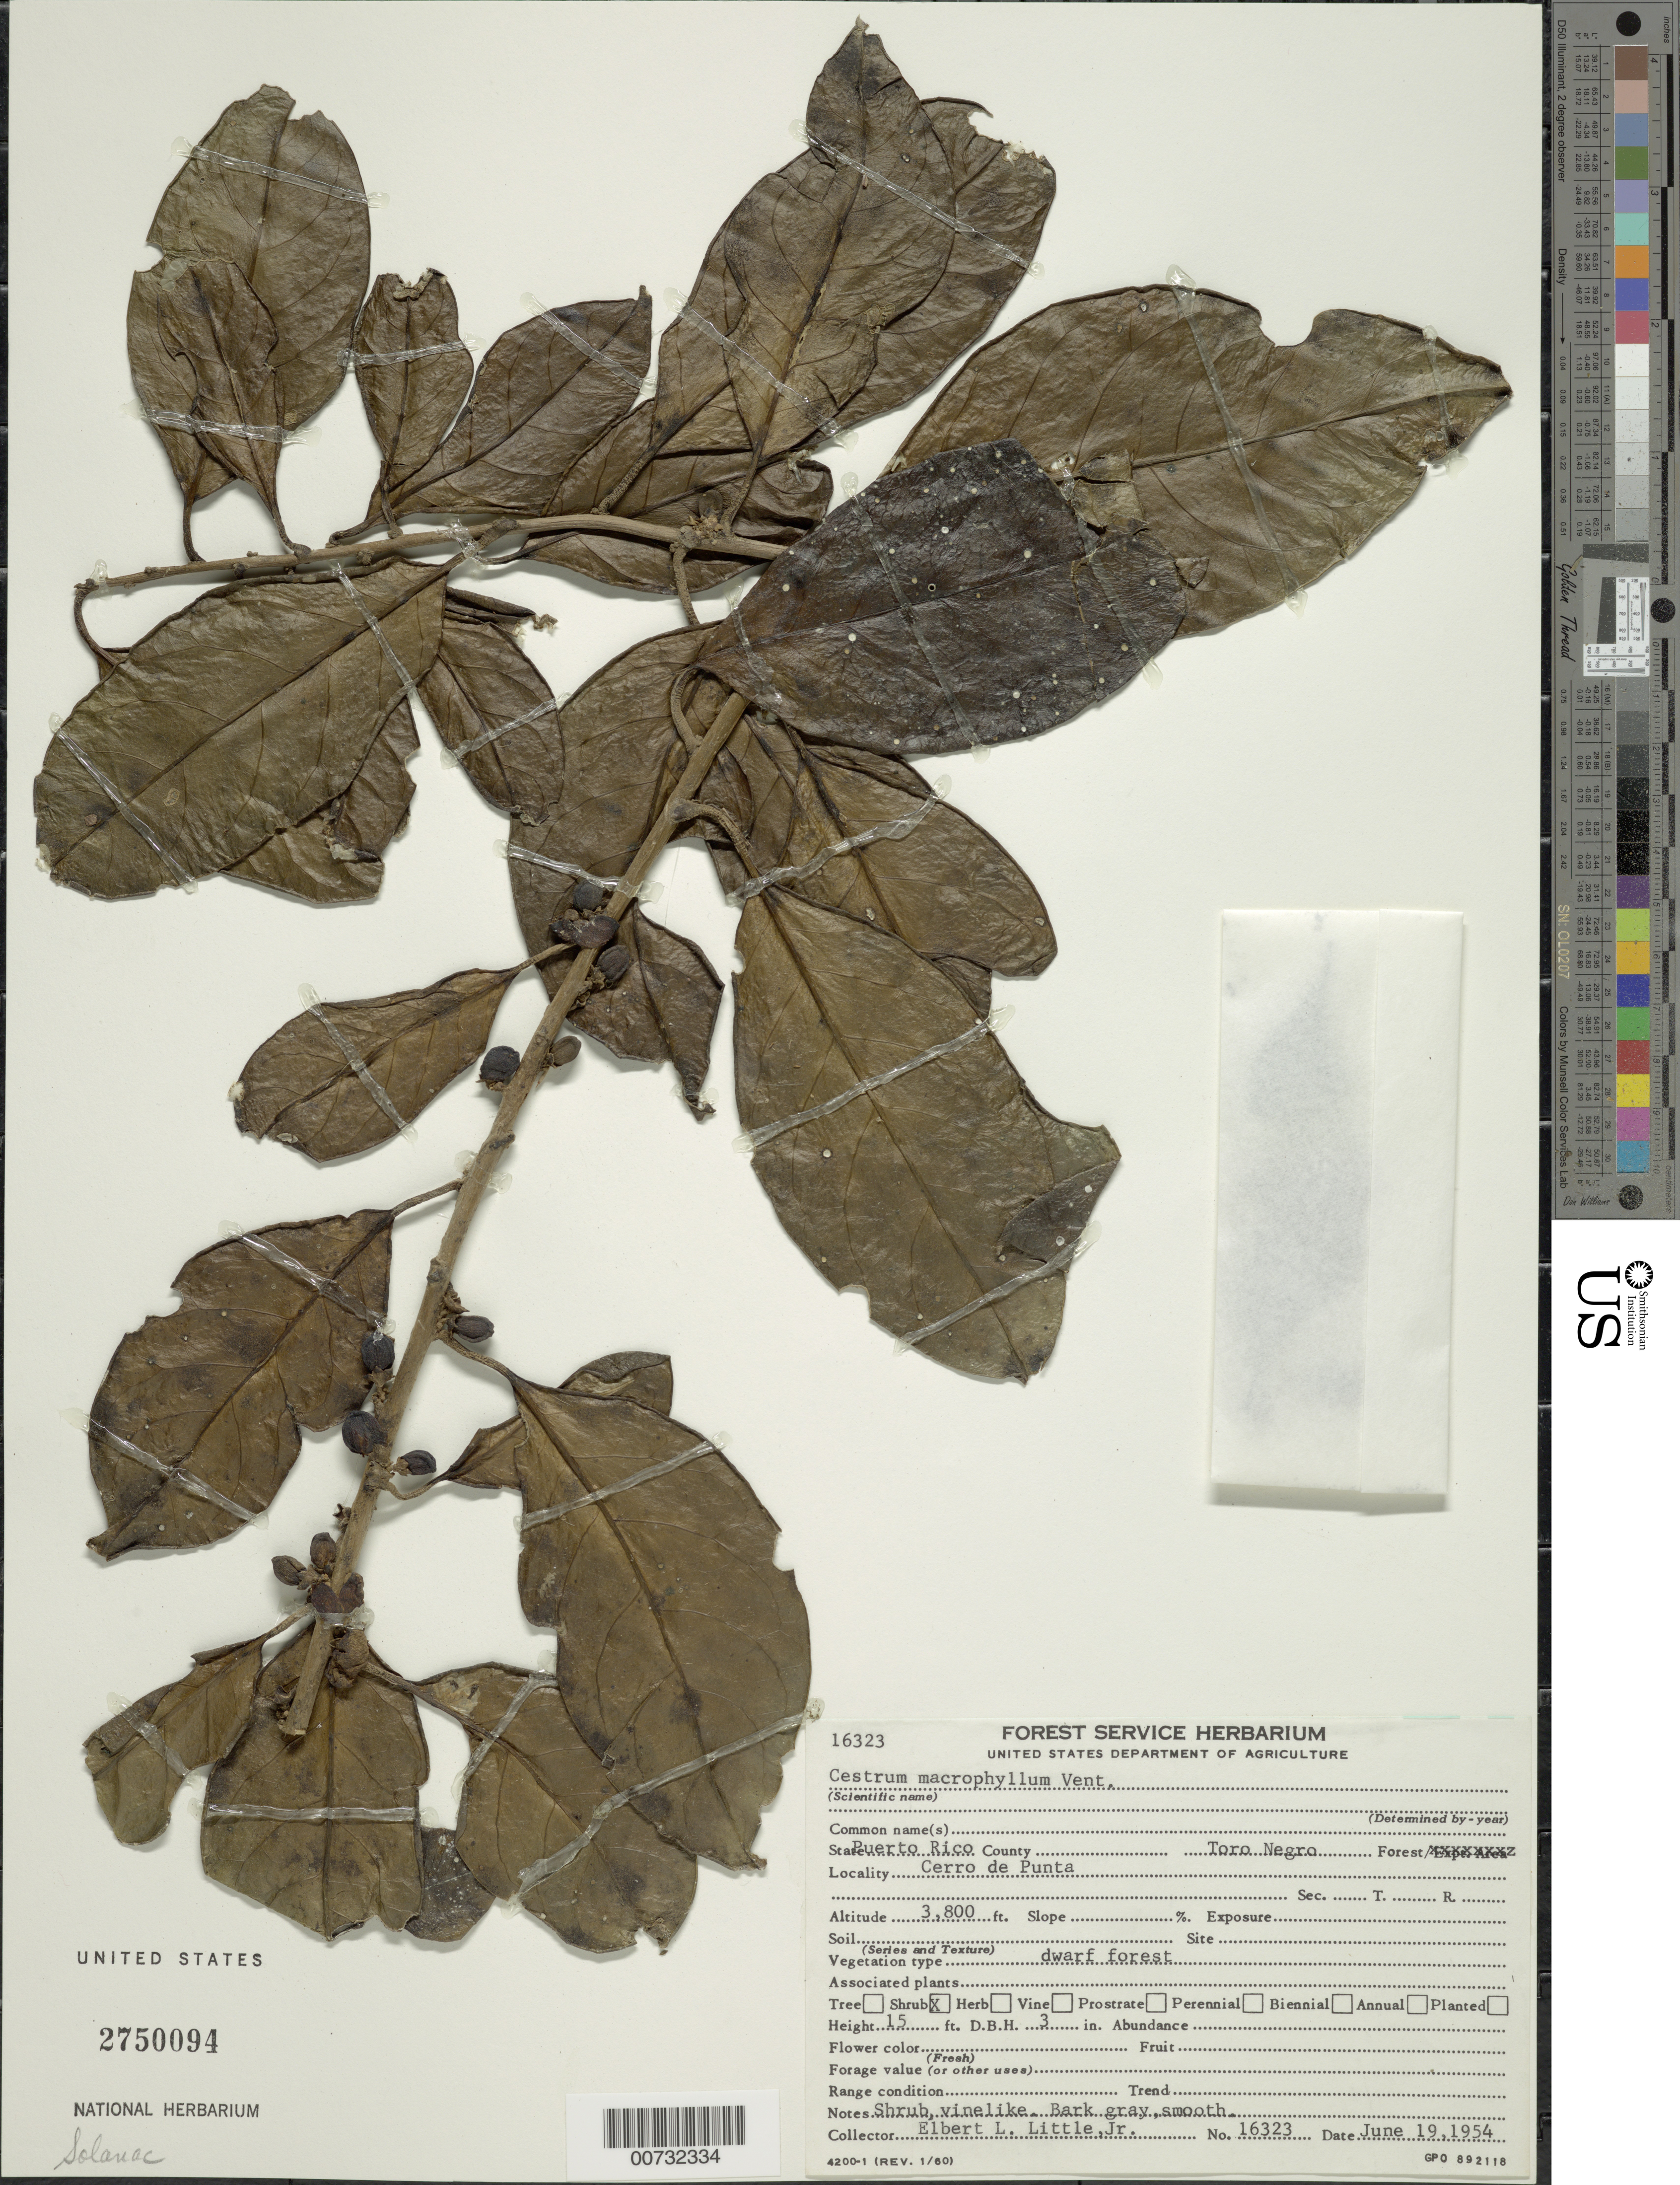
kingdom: Plantae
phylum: Tracheophyta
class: Magnoliopsida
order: Solanales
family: Solanaceae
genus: Cestrum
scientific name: Cestrum macrophyllum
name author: Vent.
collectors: E. L. Little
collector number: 16323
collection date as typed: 19 Jun 1954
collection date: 1954-06-19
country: Puerto Rico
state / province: Jayuya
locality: Toro Negro, Cerro de Punta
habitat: Dwarf forest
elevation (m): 1158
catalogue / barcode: US 2750094